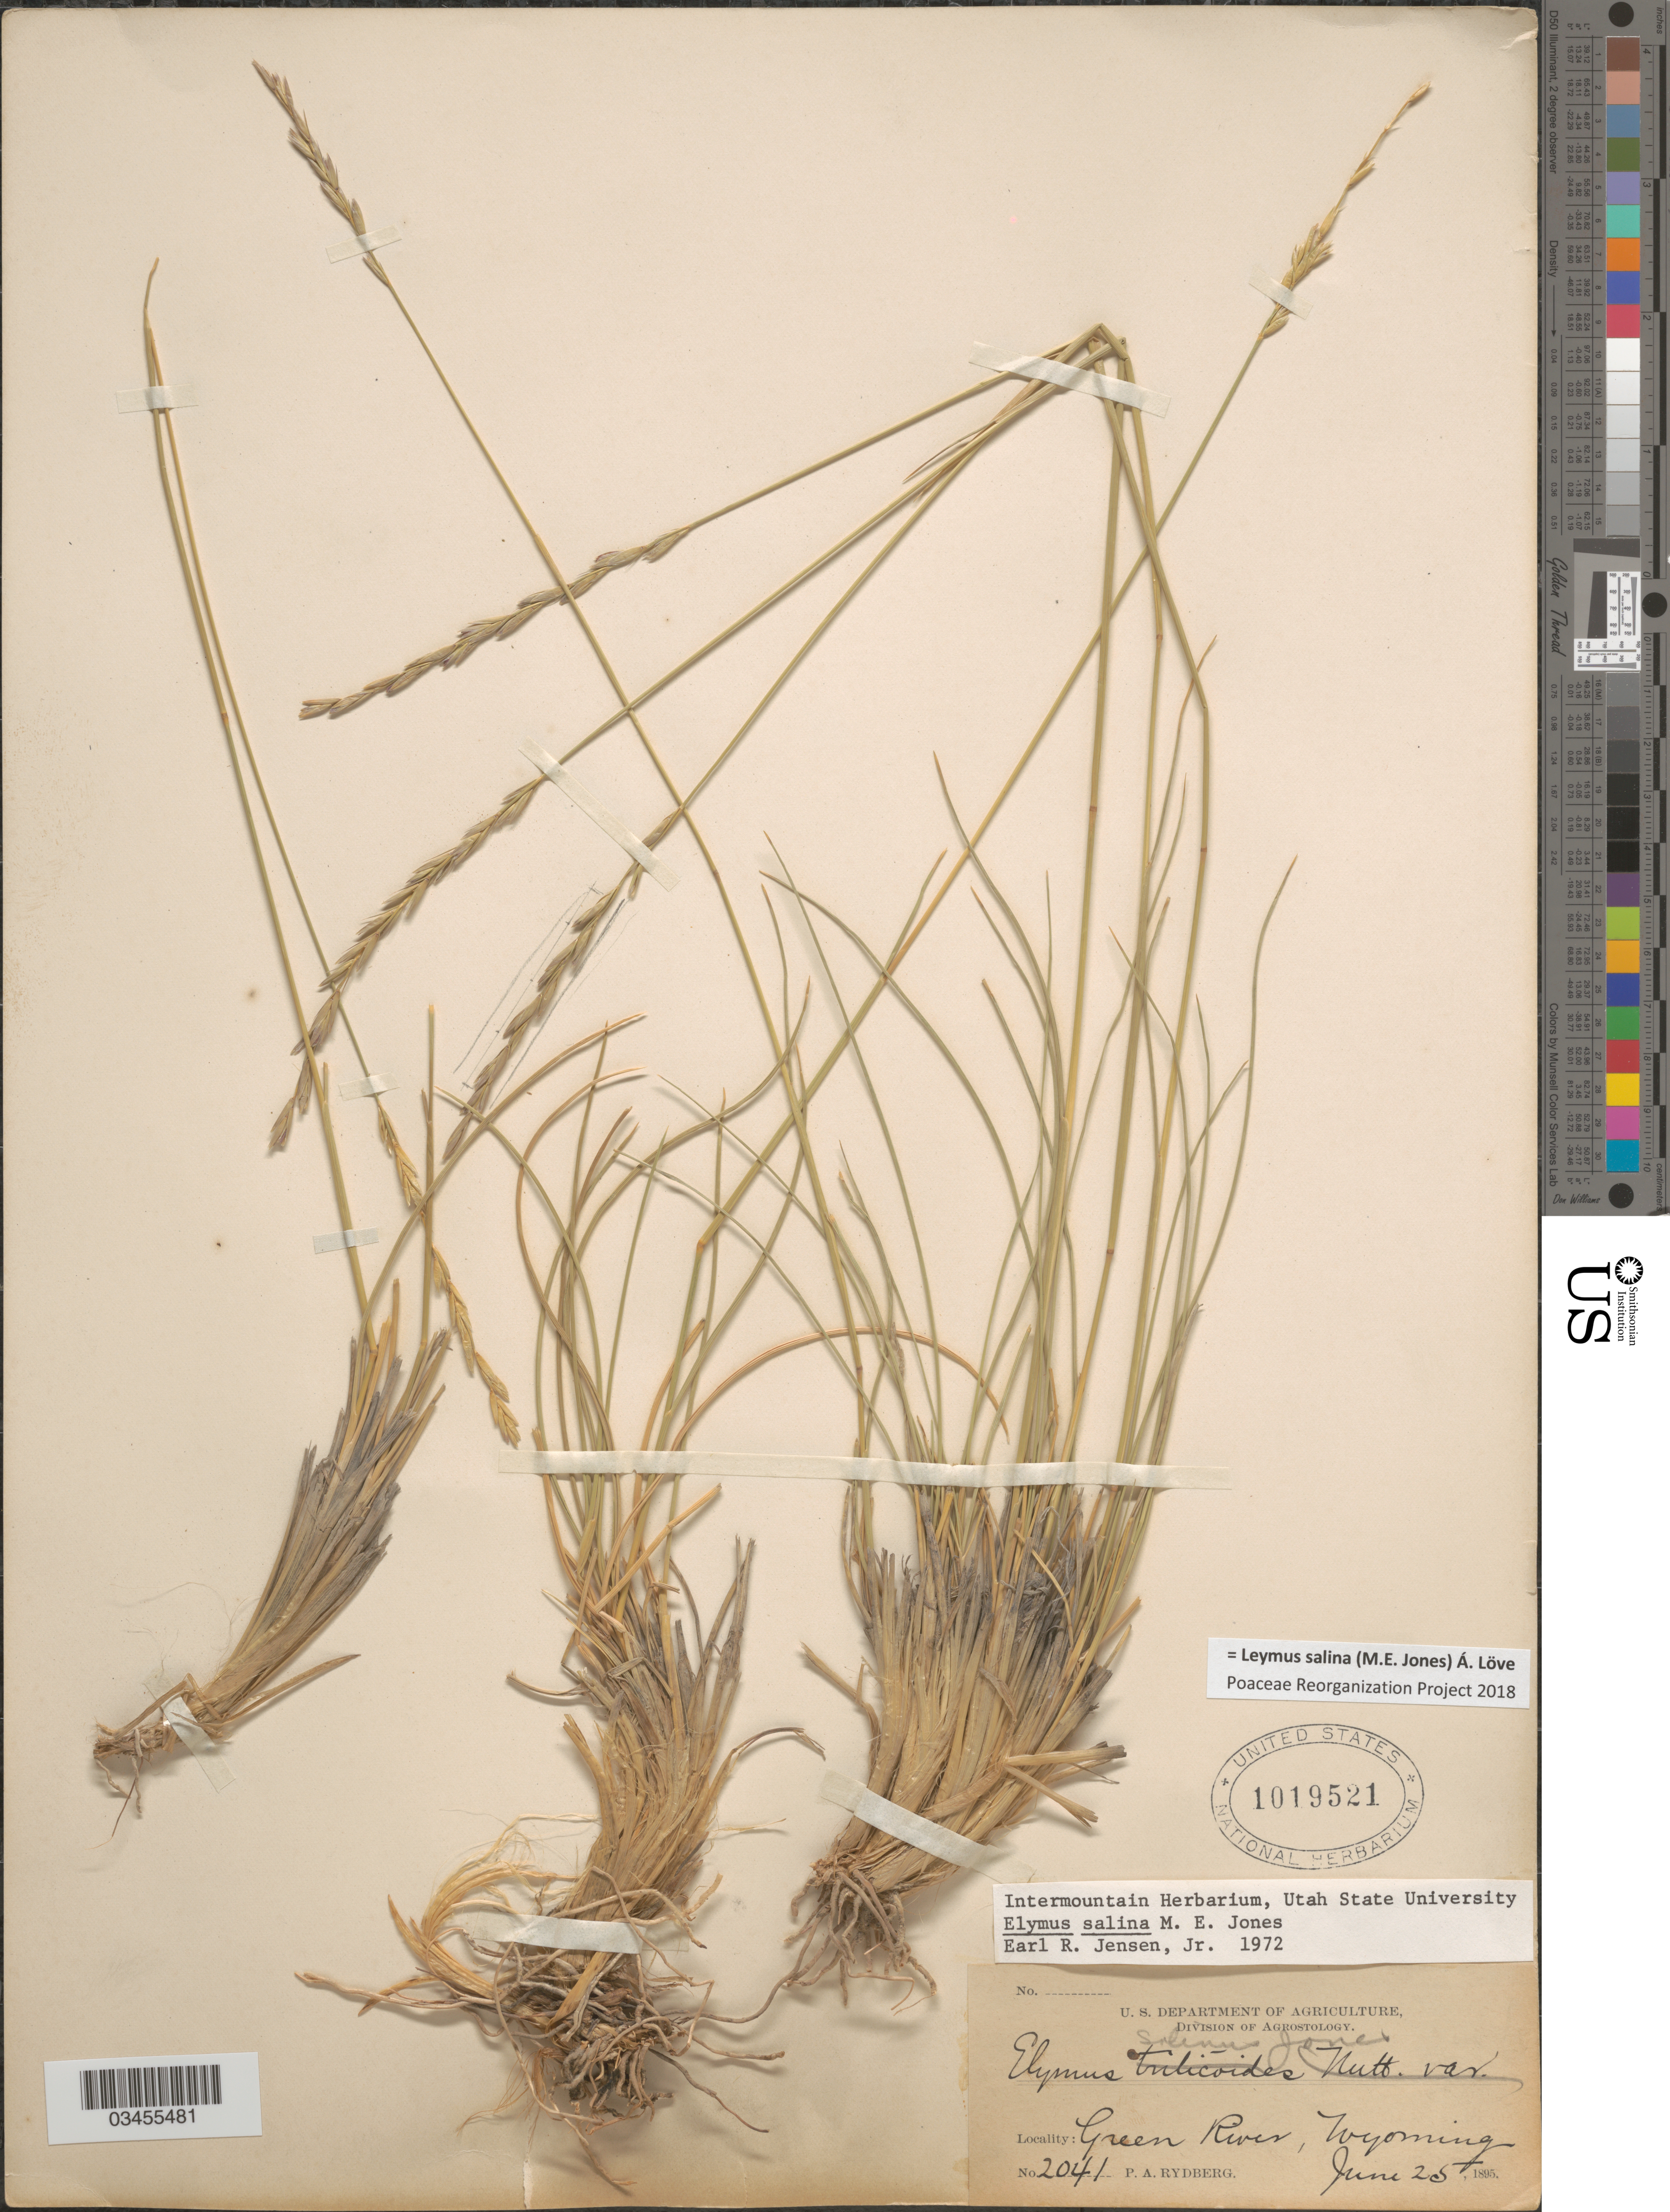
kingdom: Plantae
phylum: Tracheophyta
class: Liliopsida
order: Poales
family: Poaceae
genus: Leymus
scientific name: Leymus salina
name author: (M.E. Jones) Á. Löve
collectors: P. A. Rydberg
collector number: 2041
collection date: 1895-06-25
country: United States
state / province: Wyoming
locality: Green River.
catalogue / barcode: US 1019521